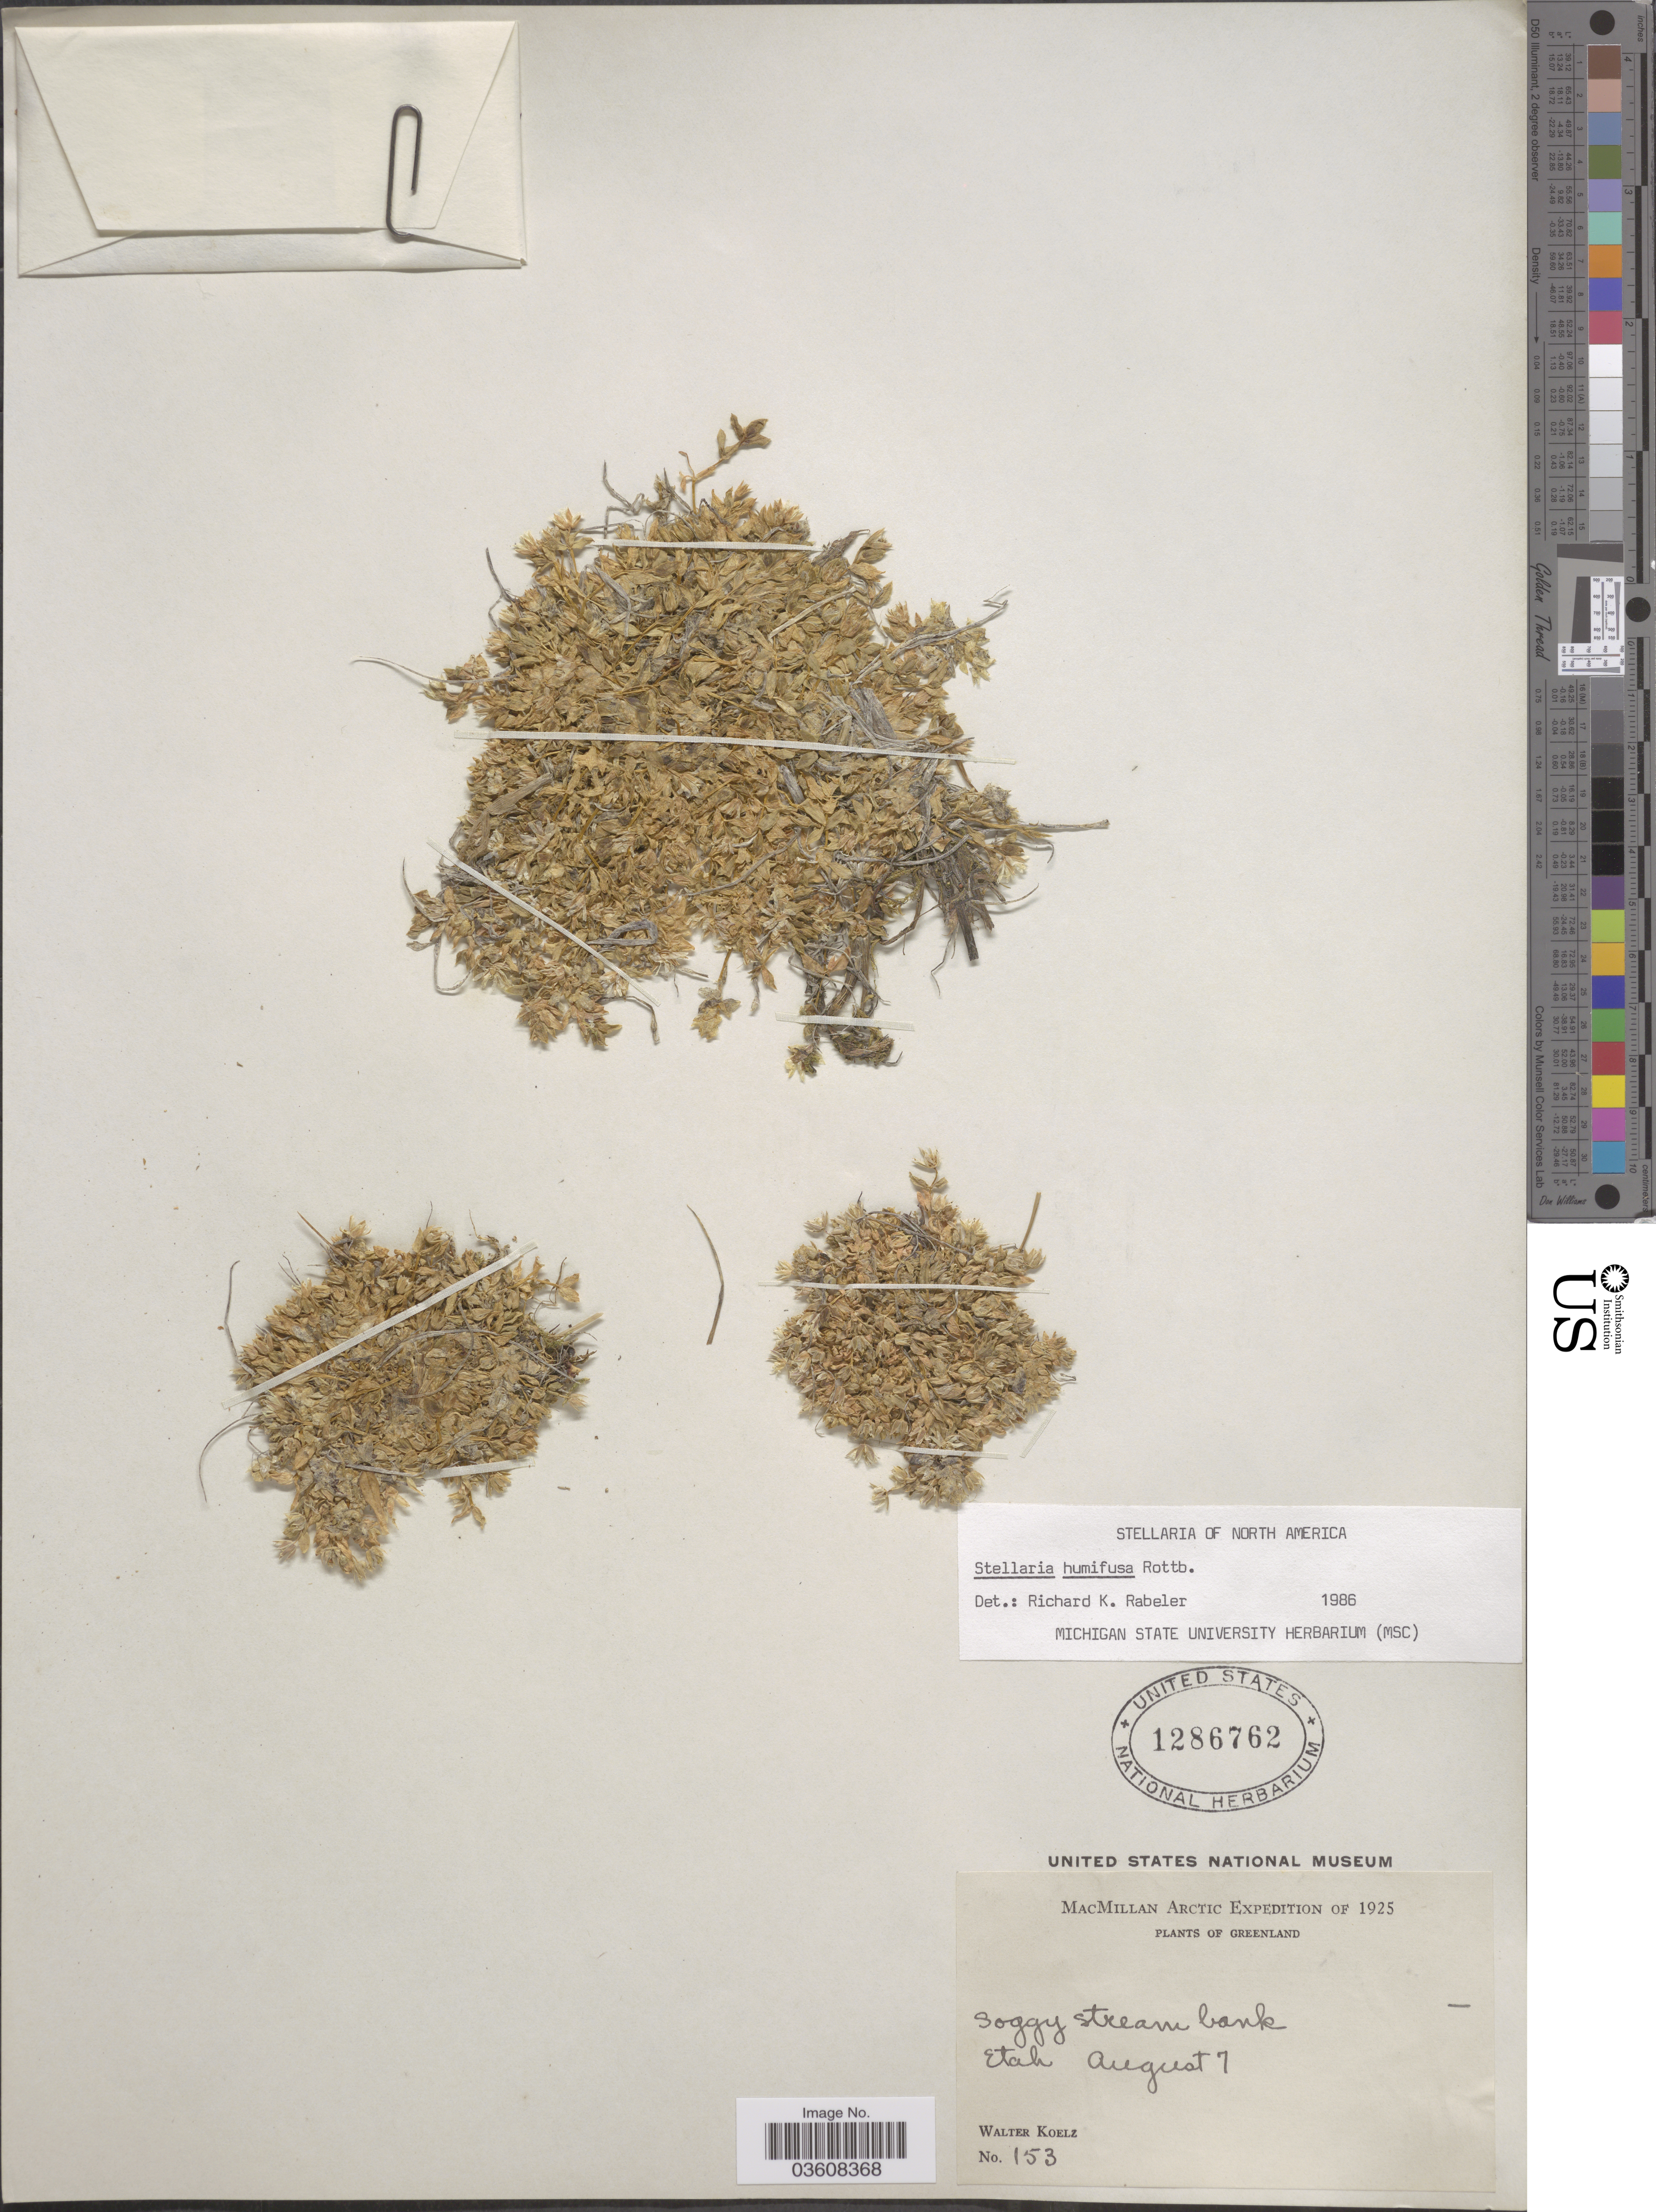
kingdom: Plantae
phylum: Tracheophyta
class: Magnoliopsida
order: Caryophyllales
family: Caryophyllaceae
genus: Stellaria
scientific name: Stellaria humifusa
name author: Rottb.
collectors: W. N. Koelz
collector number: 153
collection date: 1925-08-07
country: Greenland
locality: Etah.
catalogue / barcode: US 1286762